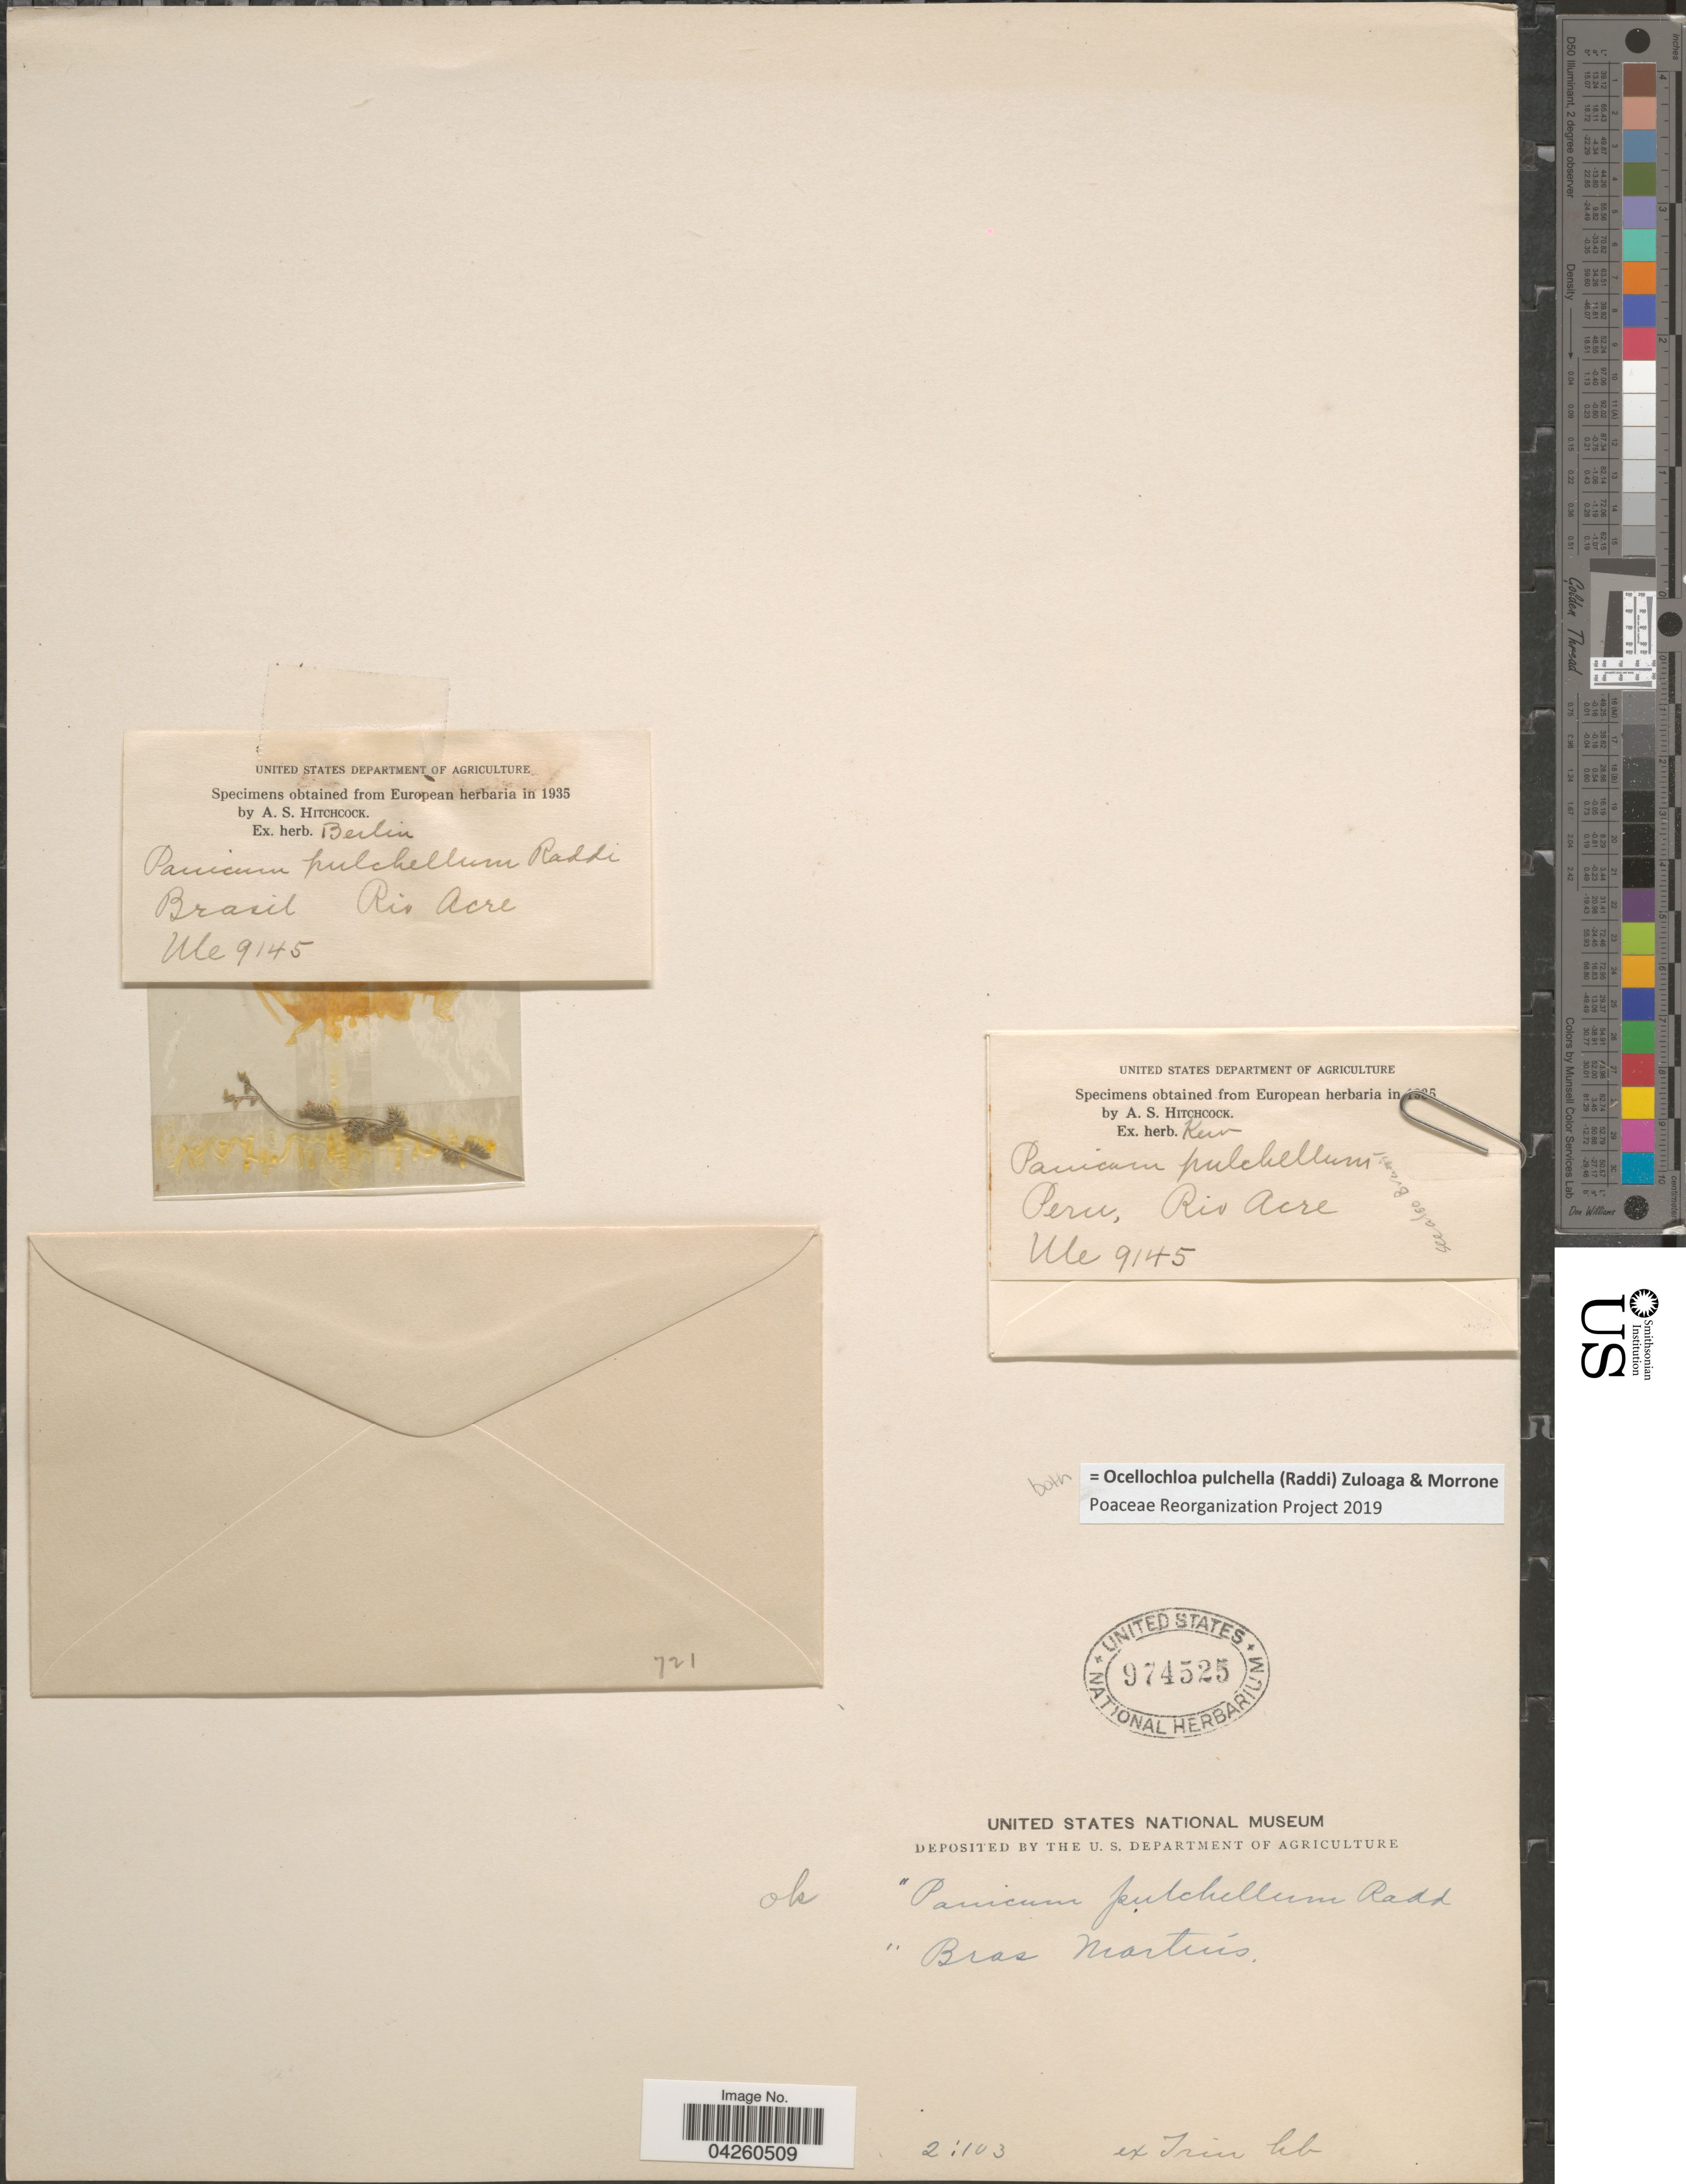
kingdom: Plantae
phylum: Tracheophyta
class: Liliopsida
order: Poales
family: Poaceae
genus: Ocellochloa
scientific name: Ocellochloa pulchella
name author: (Raddi) Zuloaga & Morrone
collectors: -- Ule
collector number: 9145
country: Peru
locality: Rio Acre.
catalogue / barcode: US 974525-2